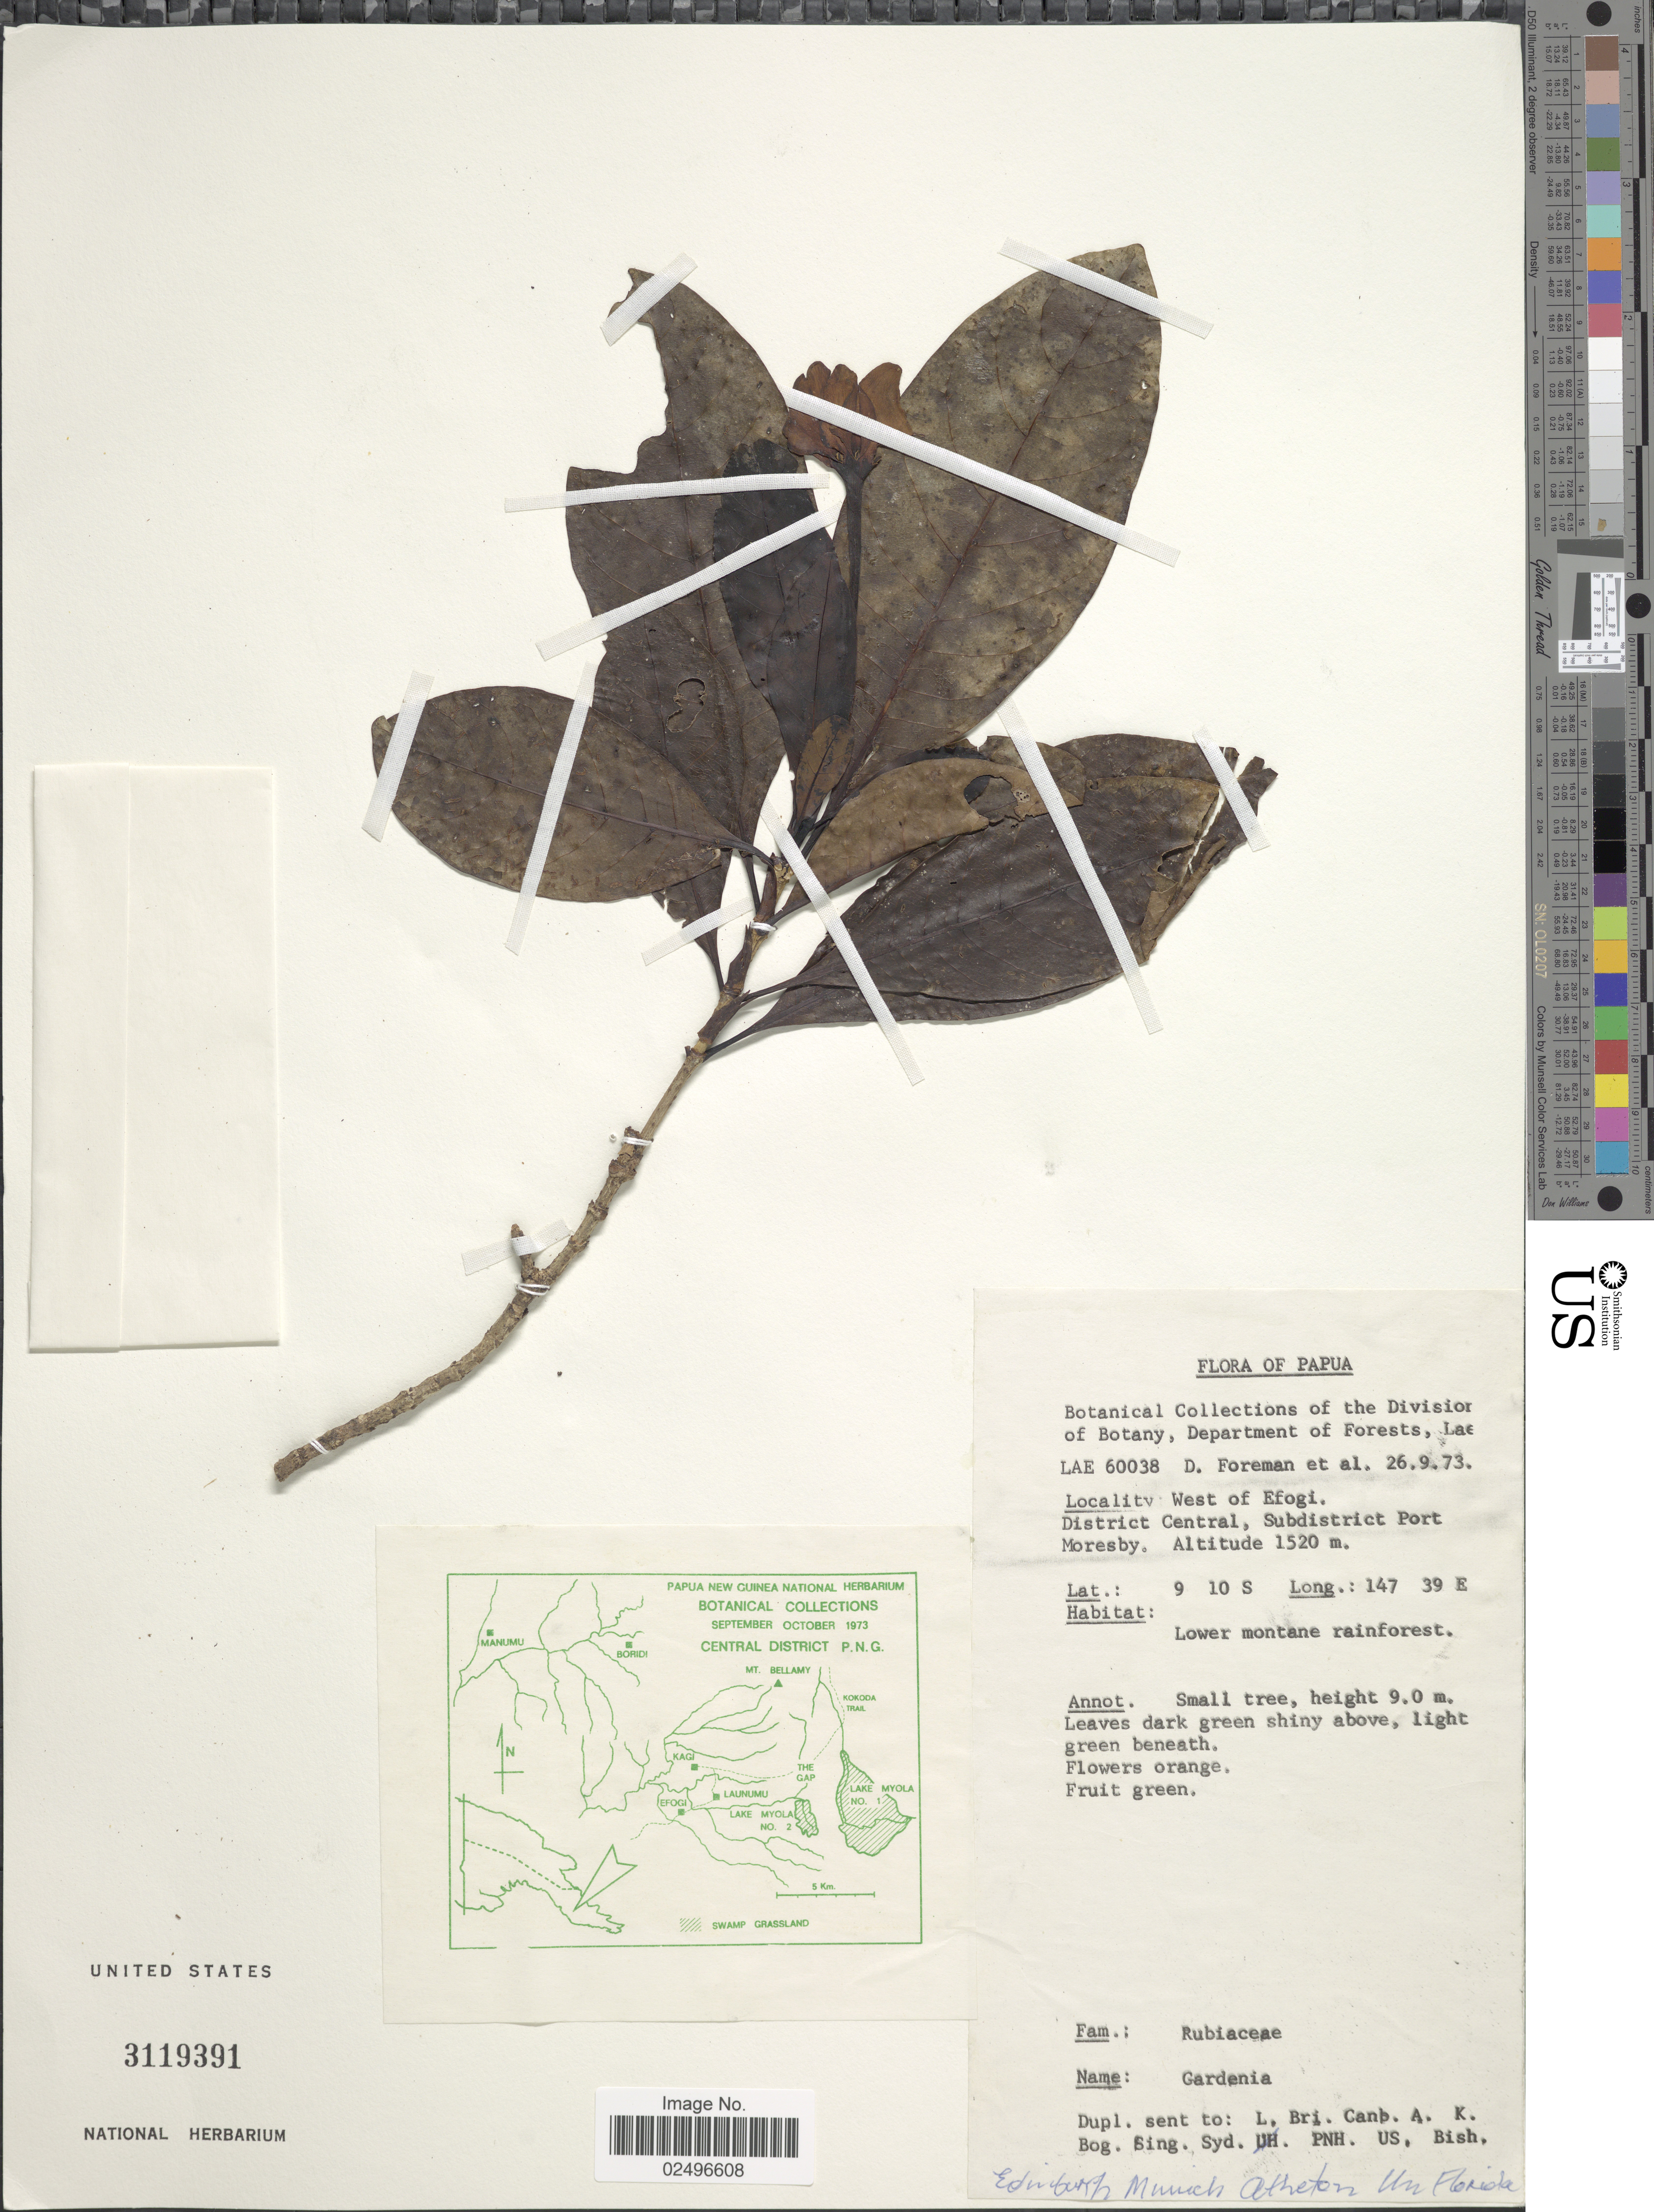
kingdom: Plantae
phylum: Tracheophyta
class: Magnoliopsida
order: Gentianales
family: Rubiaceae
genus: Gardenia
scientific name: Gardenia sp.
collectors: D. Foreman & et al.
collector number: LAE 60038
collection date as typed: Transcribed d/m/y: 26/9/73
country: Papua New Guinea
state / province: Central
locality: West of Efogi. Subdistrict Port Moresby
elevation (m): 1520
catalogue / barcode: US 3119391